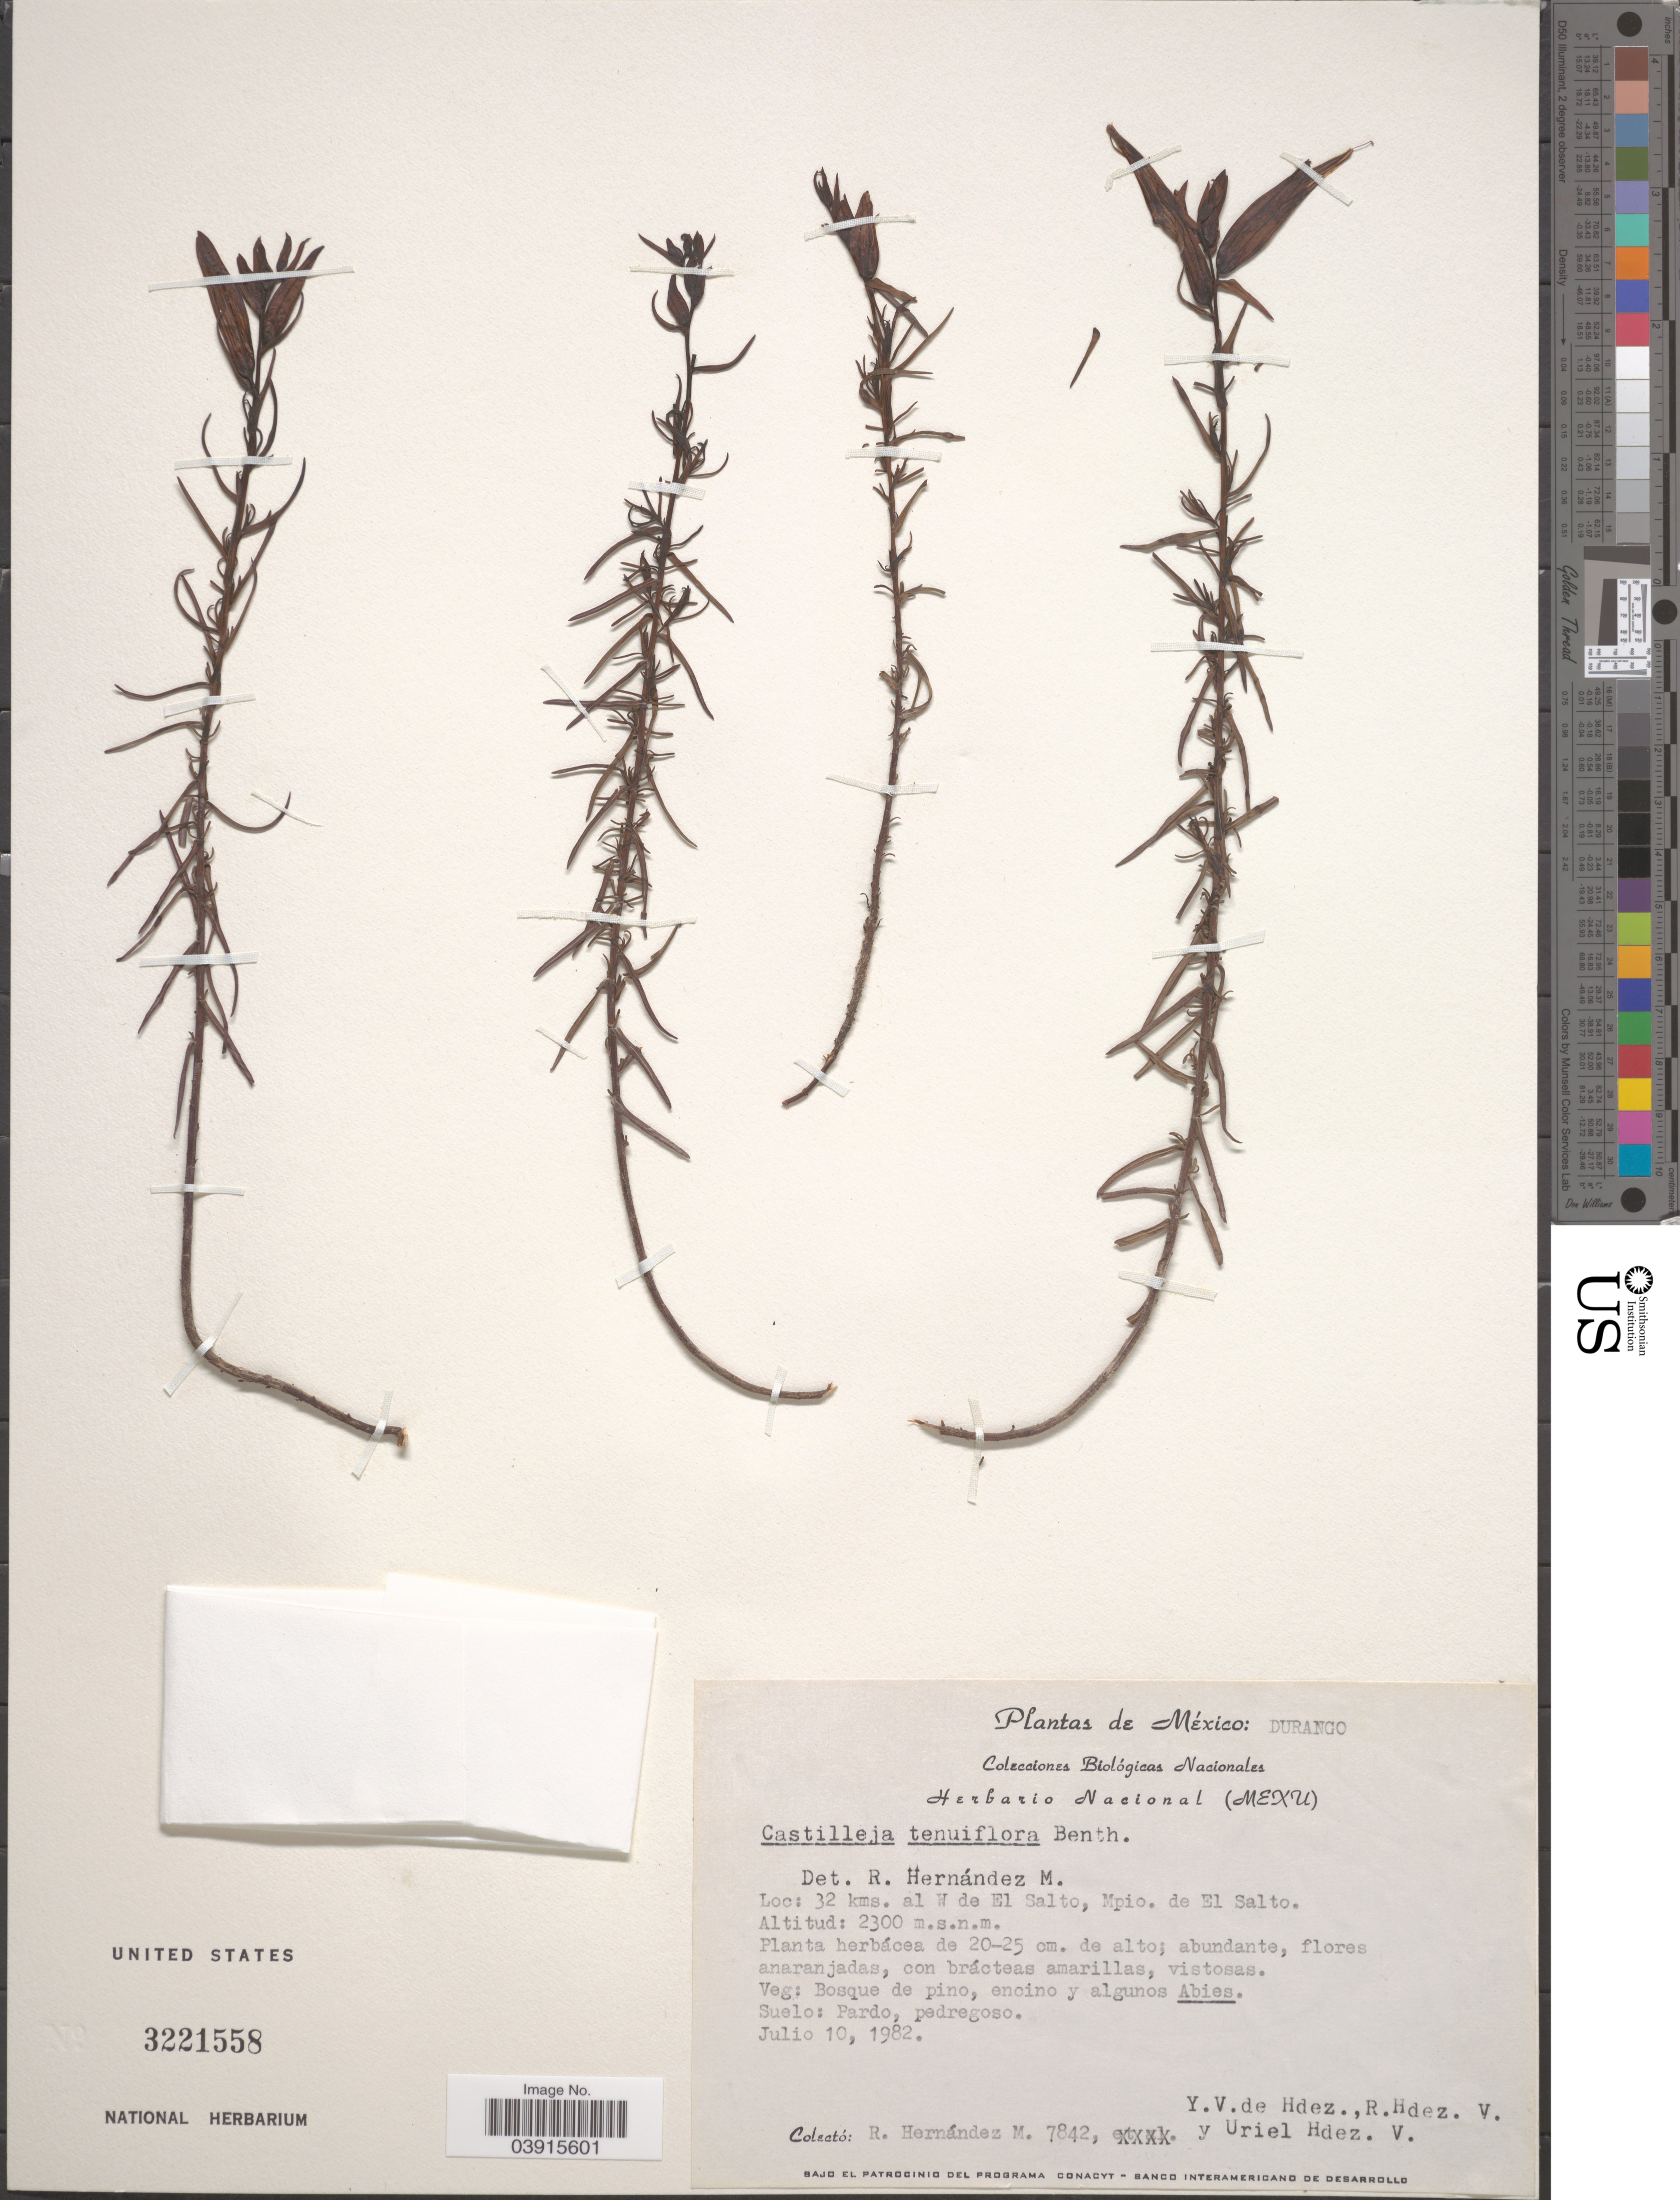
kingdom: Plantae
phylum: Tracheophyta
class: Magnoliopsida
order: Lamiales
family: Orobanchaceae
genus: Castilleja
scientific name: Castilleja tenuiflora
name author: Benth.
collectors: R. Hernández M., Y. V. De Hdez, R. Hdez.-V. & U. Hdez.-V.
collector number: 7842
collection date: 1982-07-10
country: Mexico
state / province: Durango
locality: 32 kms. al W de El Salto, Mpio. de El Salto.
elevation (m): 2300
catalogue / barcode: US 3221558